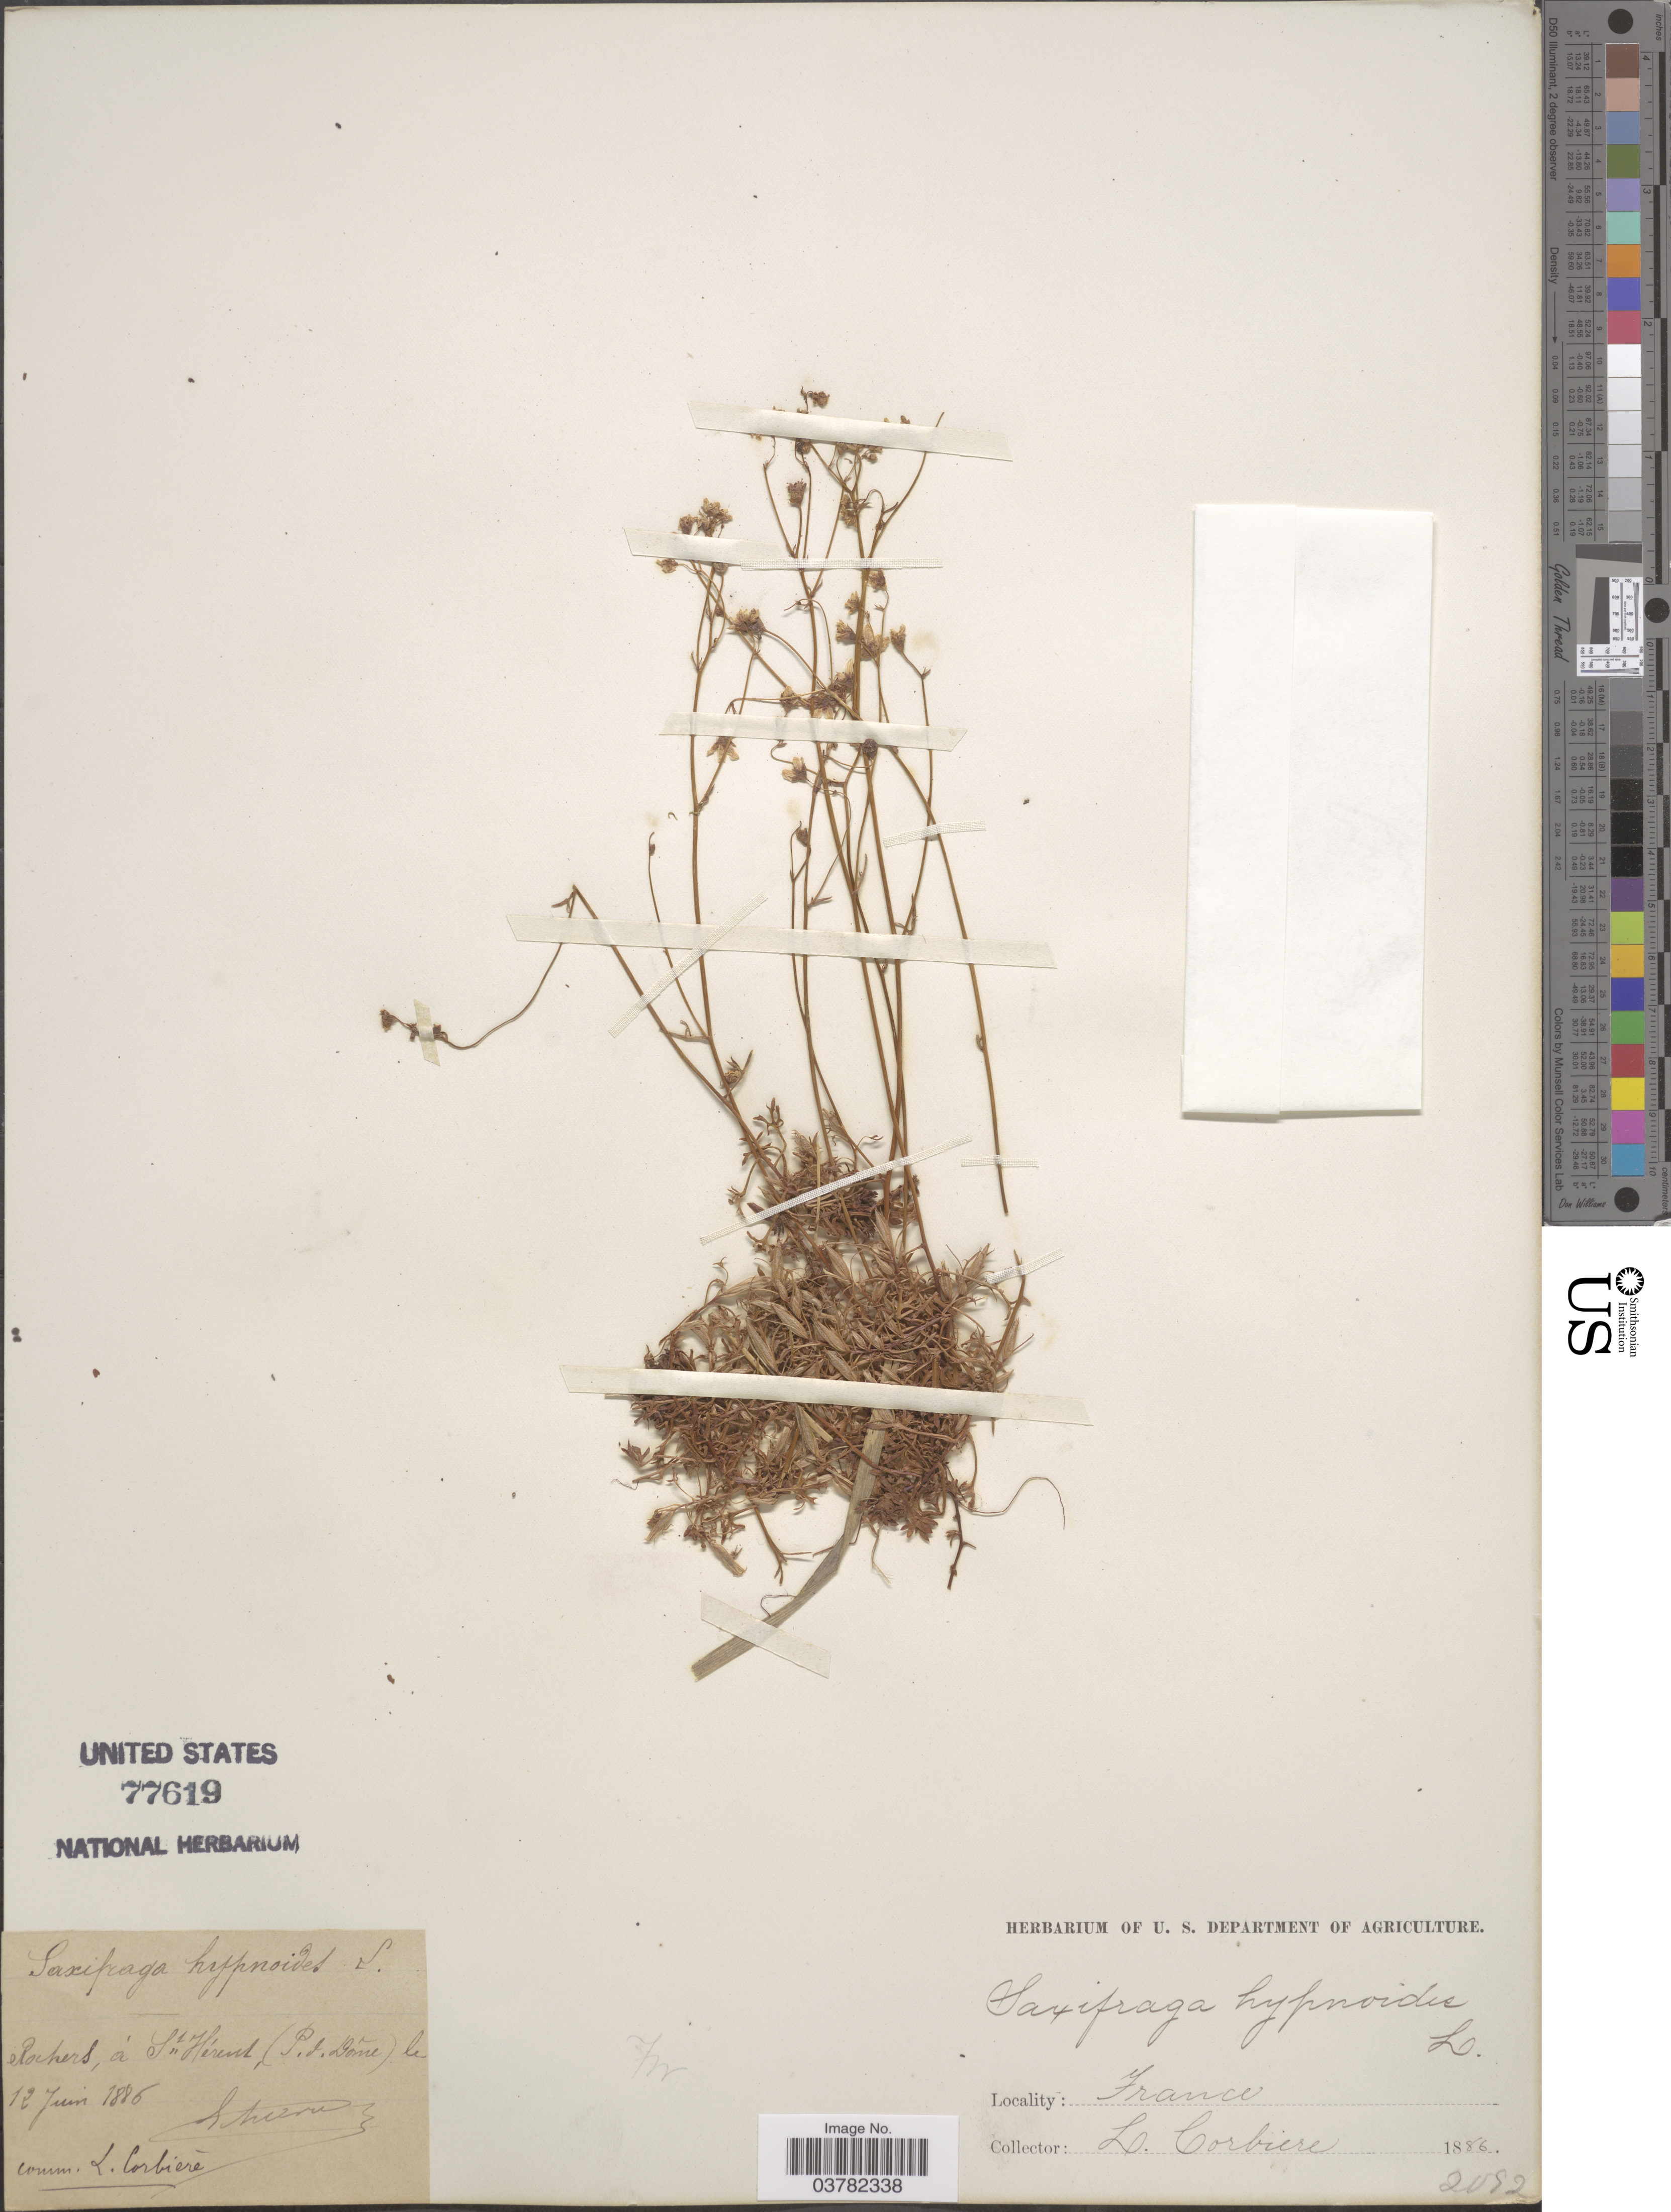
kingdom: Plantae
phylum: Tracheophyta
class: Magnoliopsida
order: Saxifragales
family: Saxifragaceae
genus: Saxifraga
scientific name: Saxifraga hypnoides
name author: L.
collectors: L. Corbière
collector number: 2052*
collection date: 1886-06-12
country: France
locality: Rochers, à St. Hérent (P. d. Dôme).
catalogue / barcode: US 77619